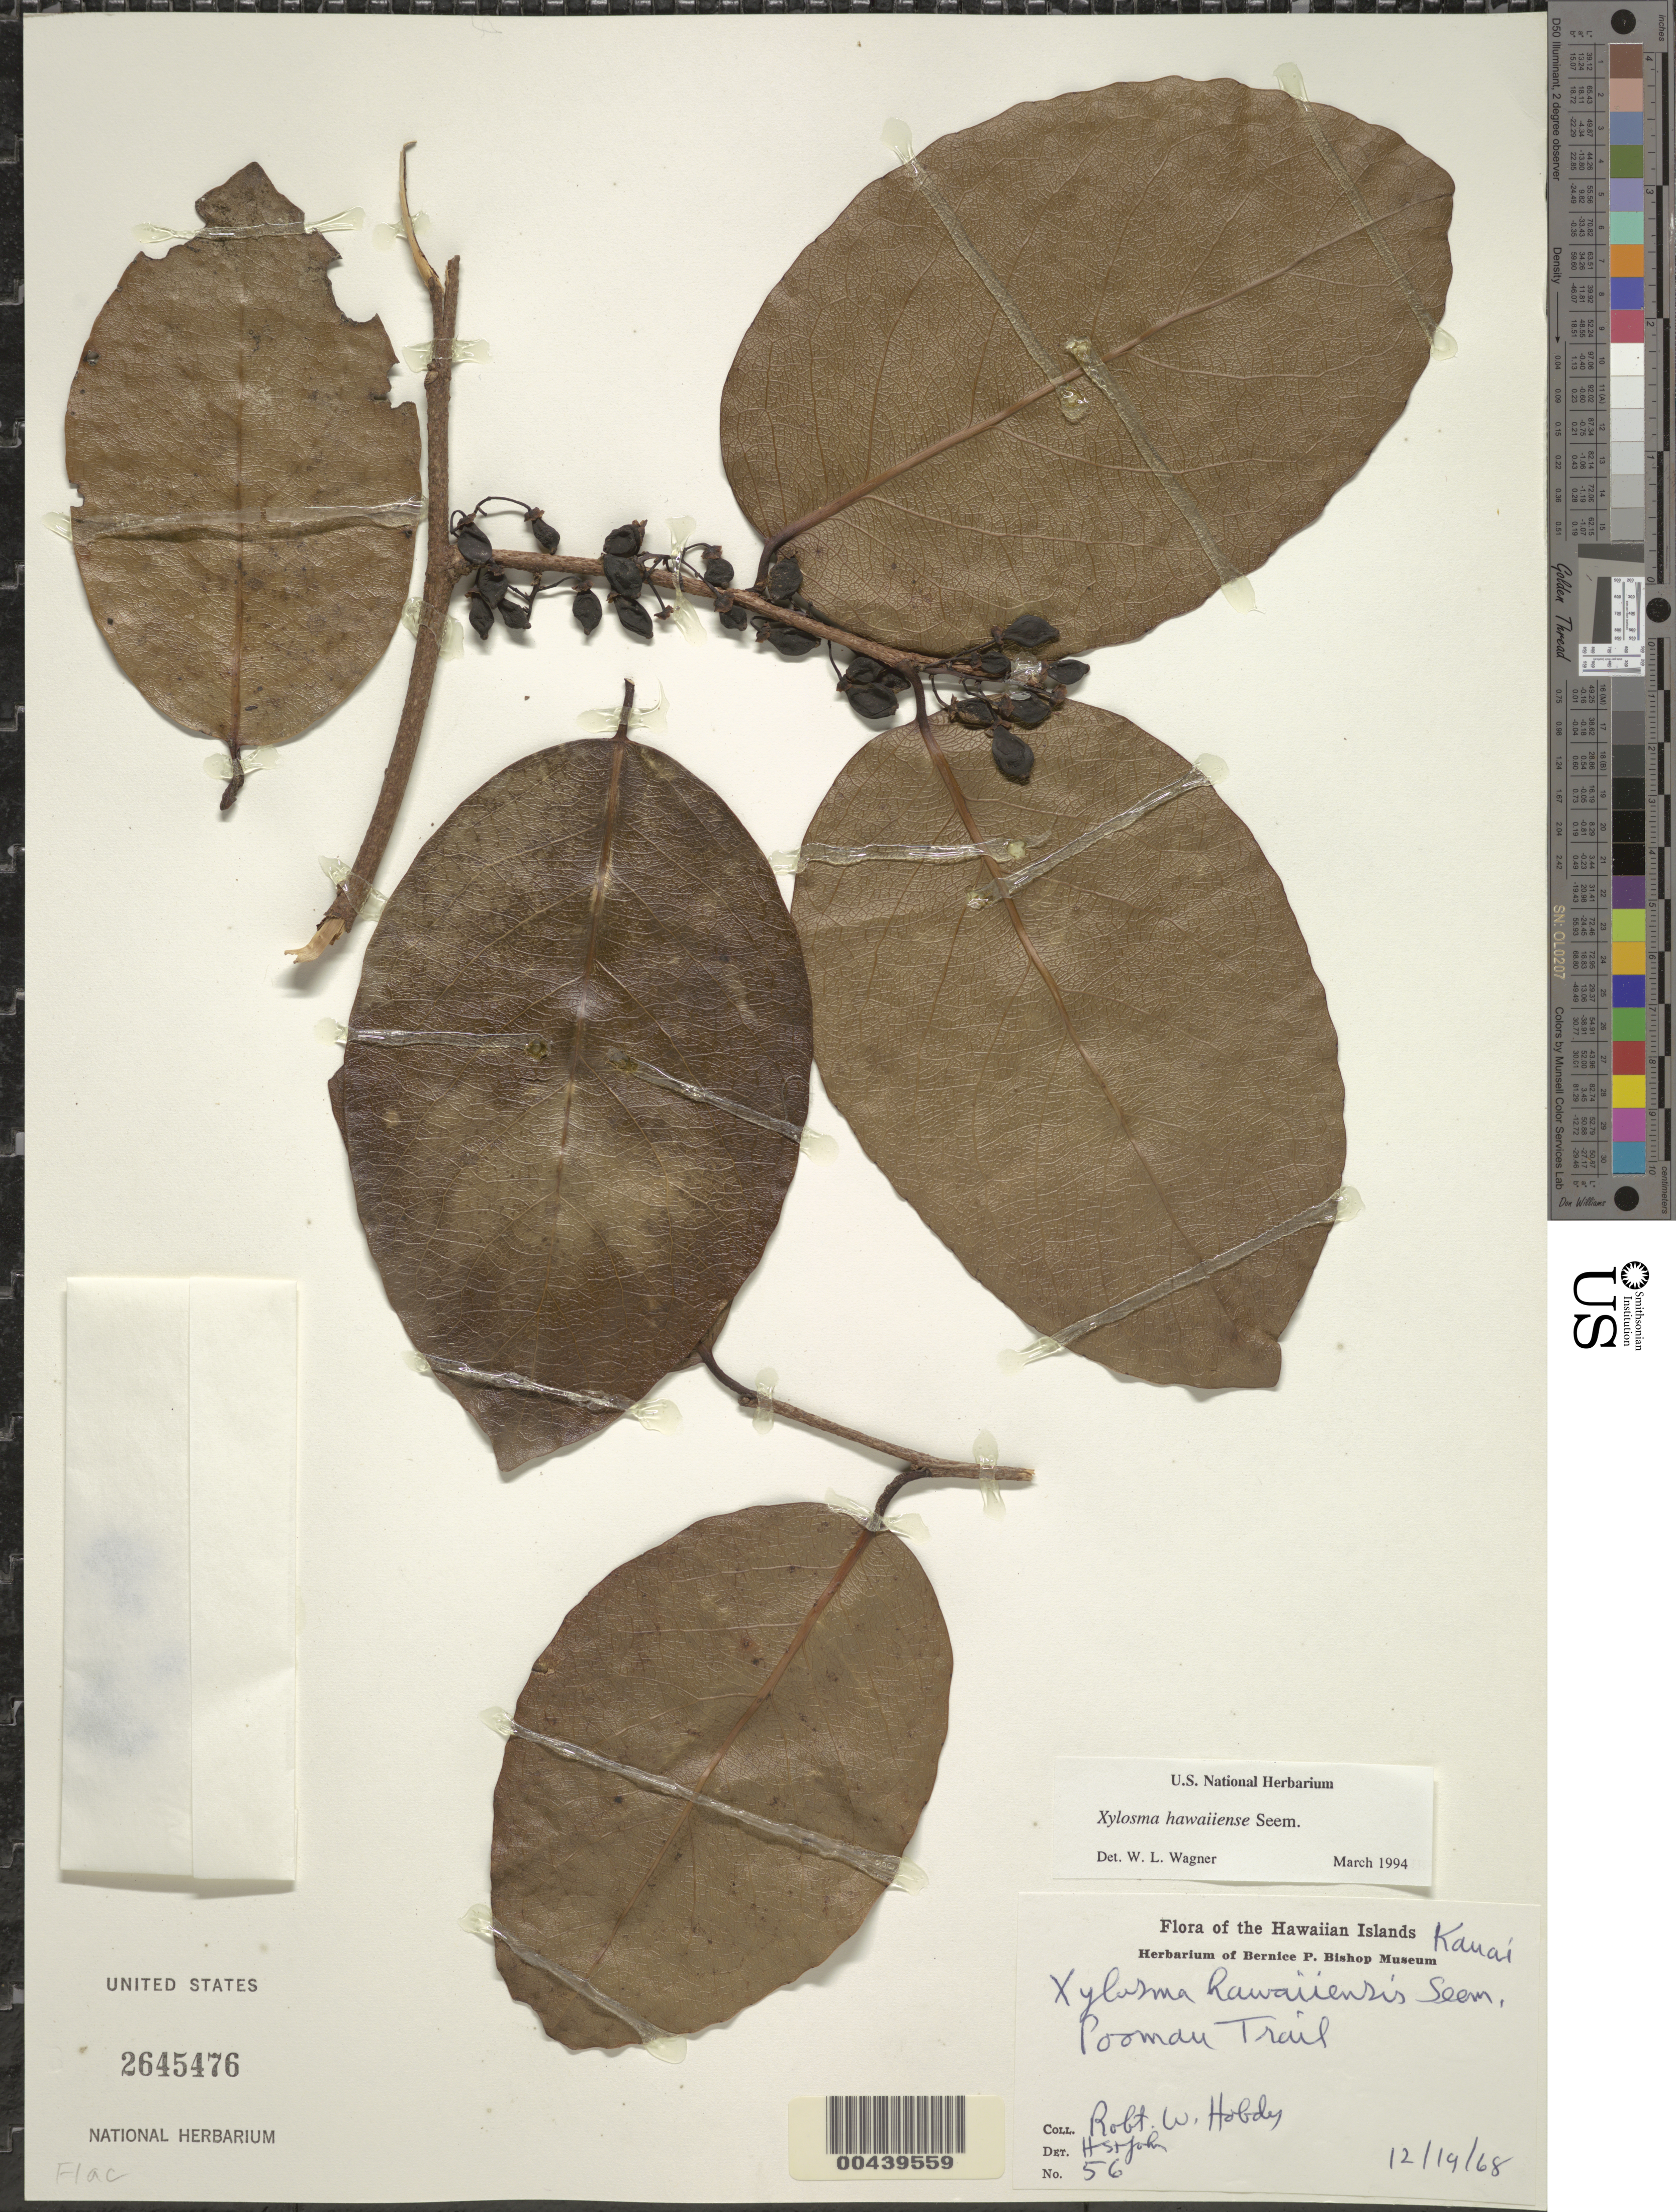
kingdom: Plantae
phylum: Tracheophyta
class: Magnoliopsida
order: Malpighiales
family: Salicaceae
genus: Xylosma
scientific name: Xylosma hawaiensis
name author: Seem.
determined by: Wagner, W. L., (BOT), Smithsonian Institution - National Museum of Natural History (UNITED STATES)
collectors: R. Hobdy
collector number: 56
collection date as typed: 19 Dec 1968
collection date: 1968-12-19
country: United States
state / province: Hawaii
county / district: Kauai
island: Kaua'i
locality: Poomau Trail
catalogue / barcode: US 2645476